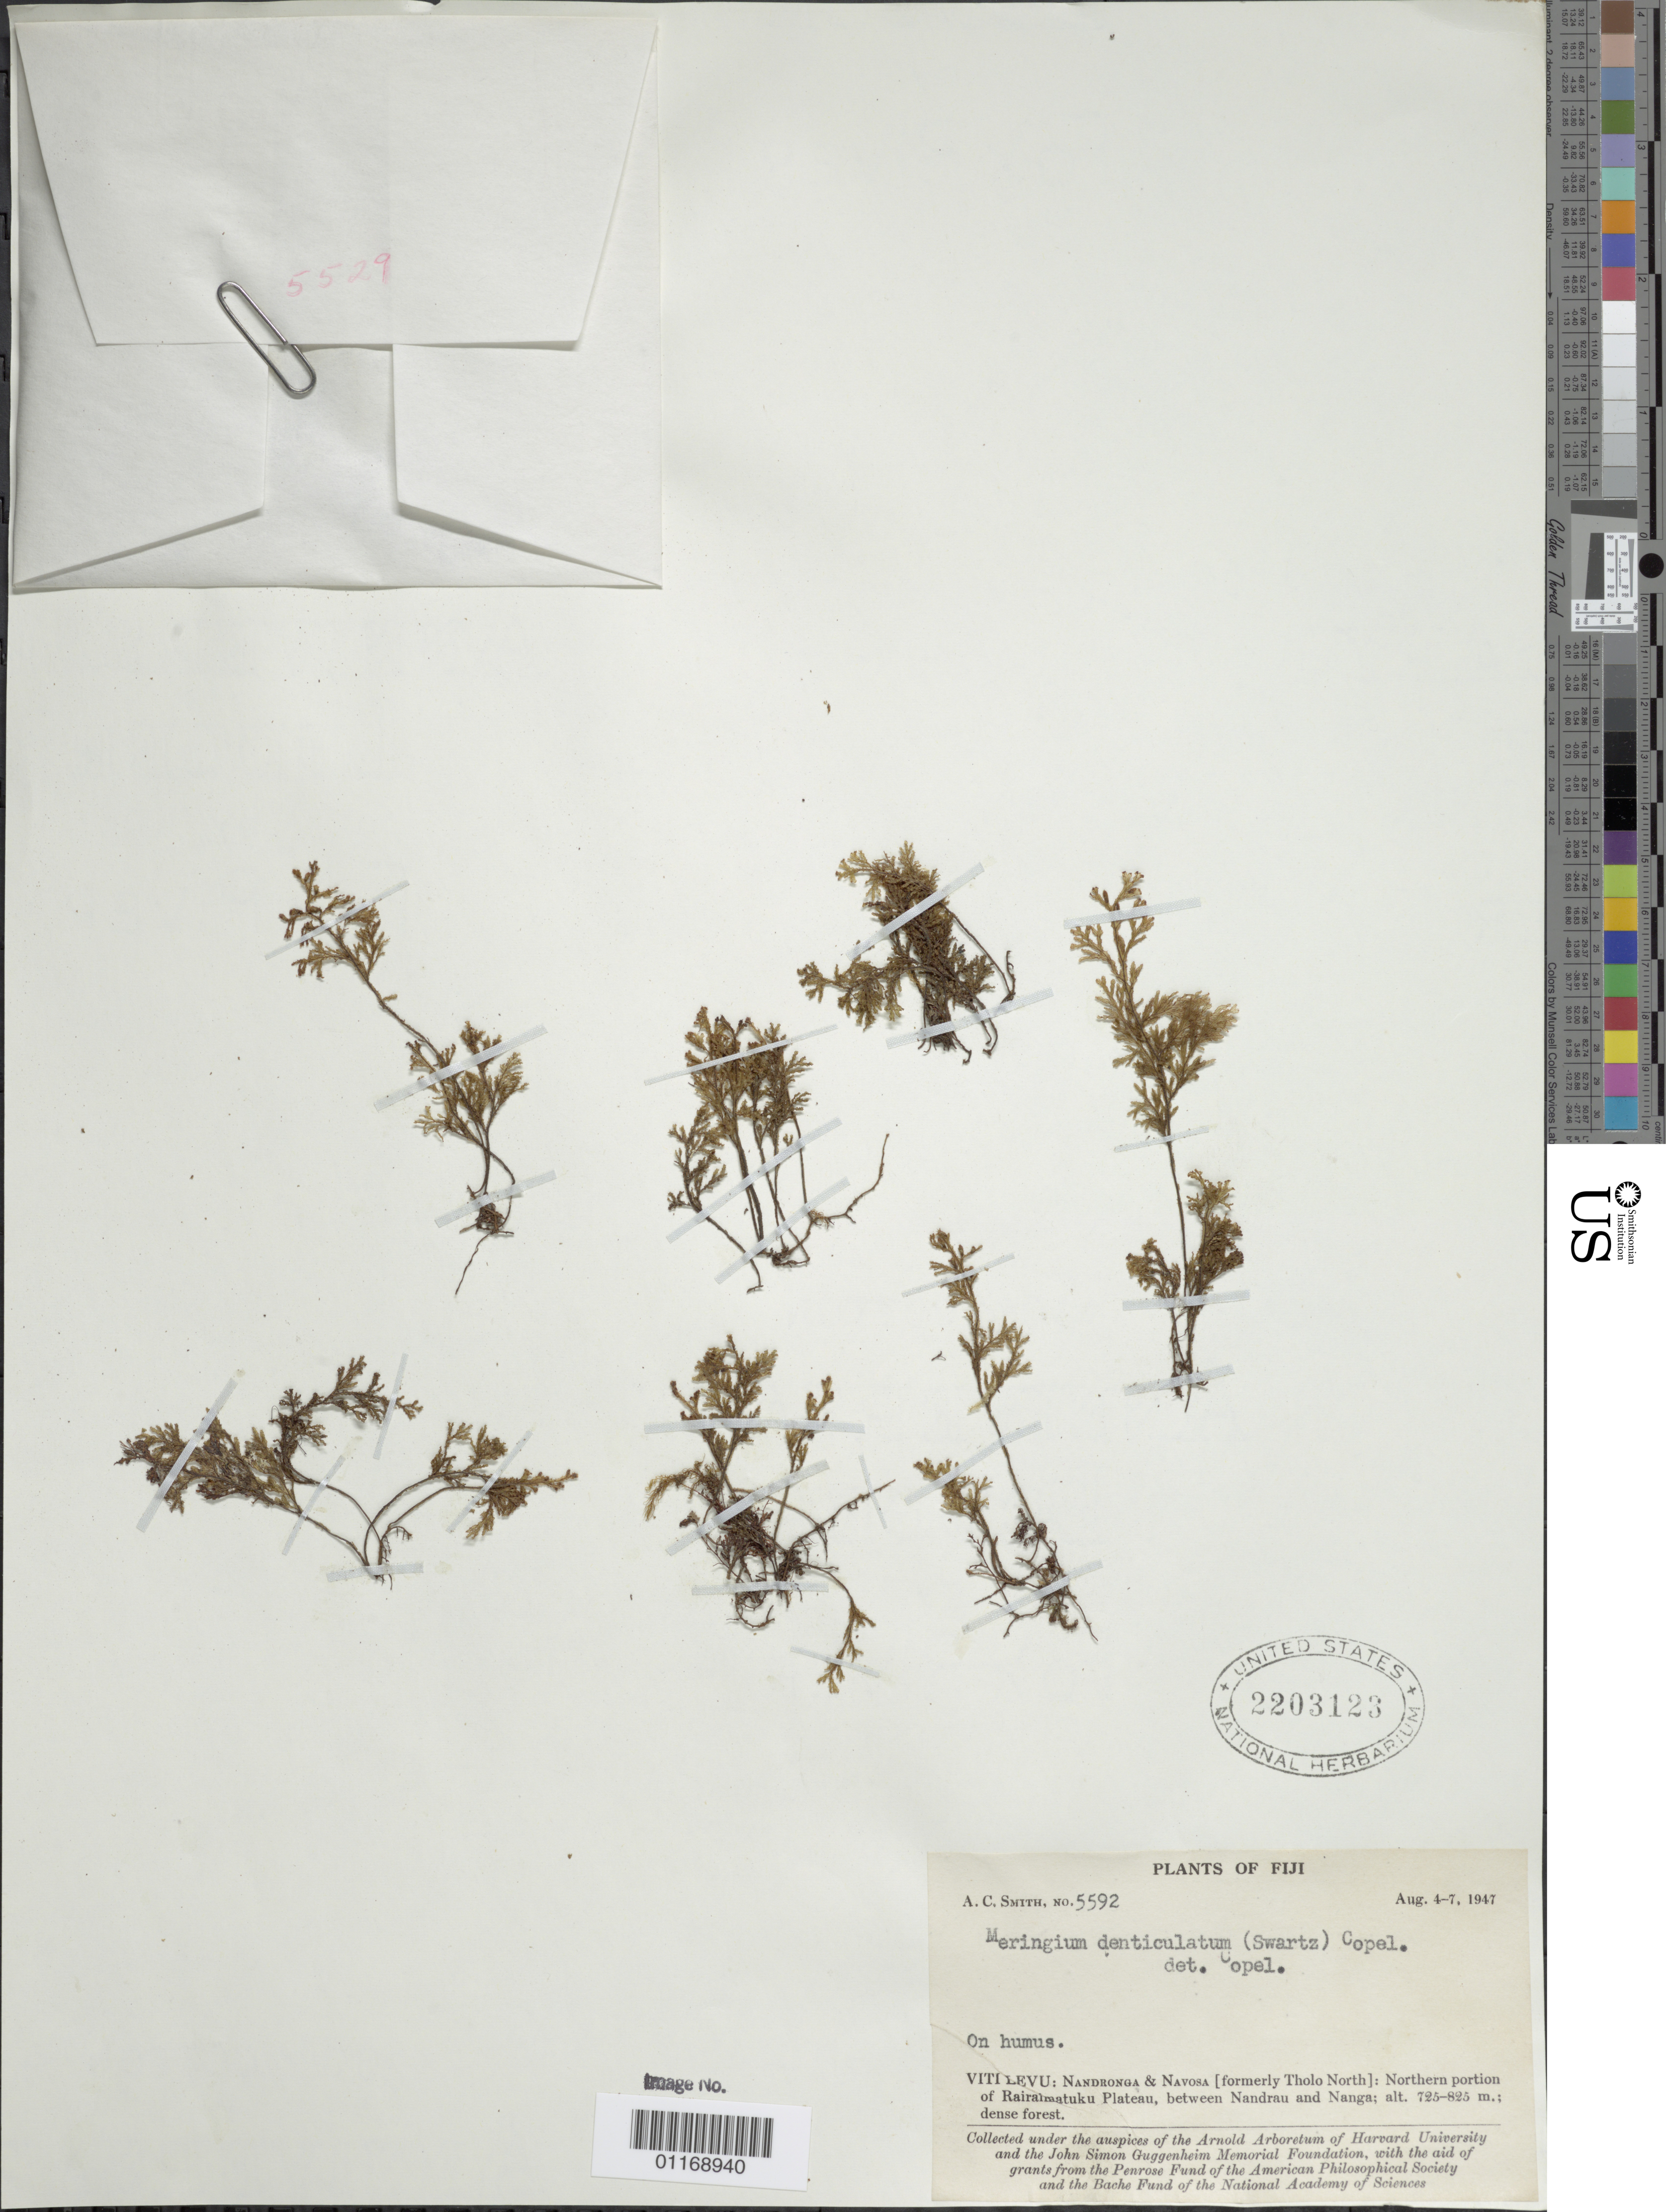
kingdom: Plantae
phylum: Tracheophyta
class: Polypodiopsida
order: Hymenophyllales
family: Hymenophyllaceae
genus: Hymenophyllum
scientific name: Hymenophyllum denticulatum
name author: Sw.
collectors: A. C. Smith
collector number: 5592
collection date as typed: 04 Aug 1947 to 07 Aug 1947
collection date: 1947-08-04/1947-08-07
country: Fiji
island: Viti Levu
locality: Nandronga & Navosa, Nportion of Rairaimatuku plateau, between Nandrau & Nanga. [Viti Levu Group]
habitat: Dense forest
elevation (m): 725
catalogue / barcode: US 2203123